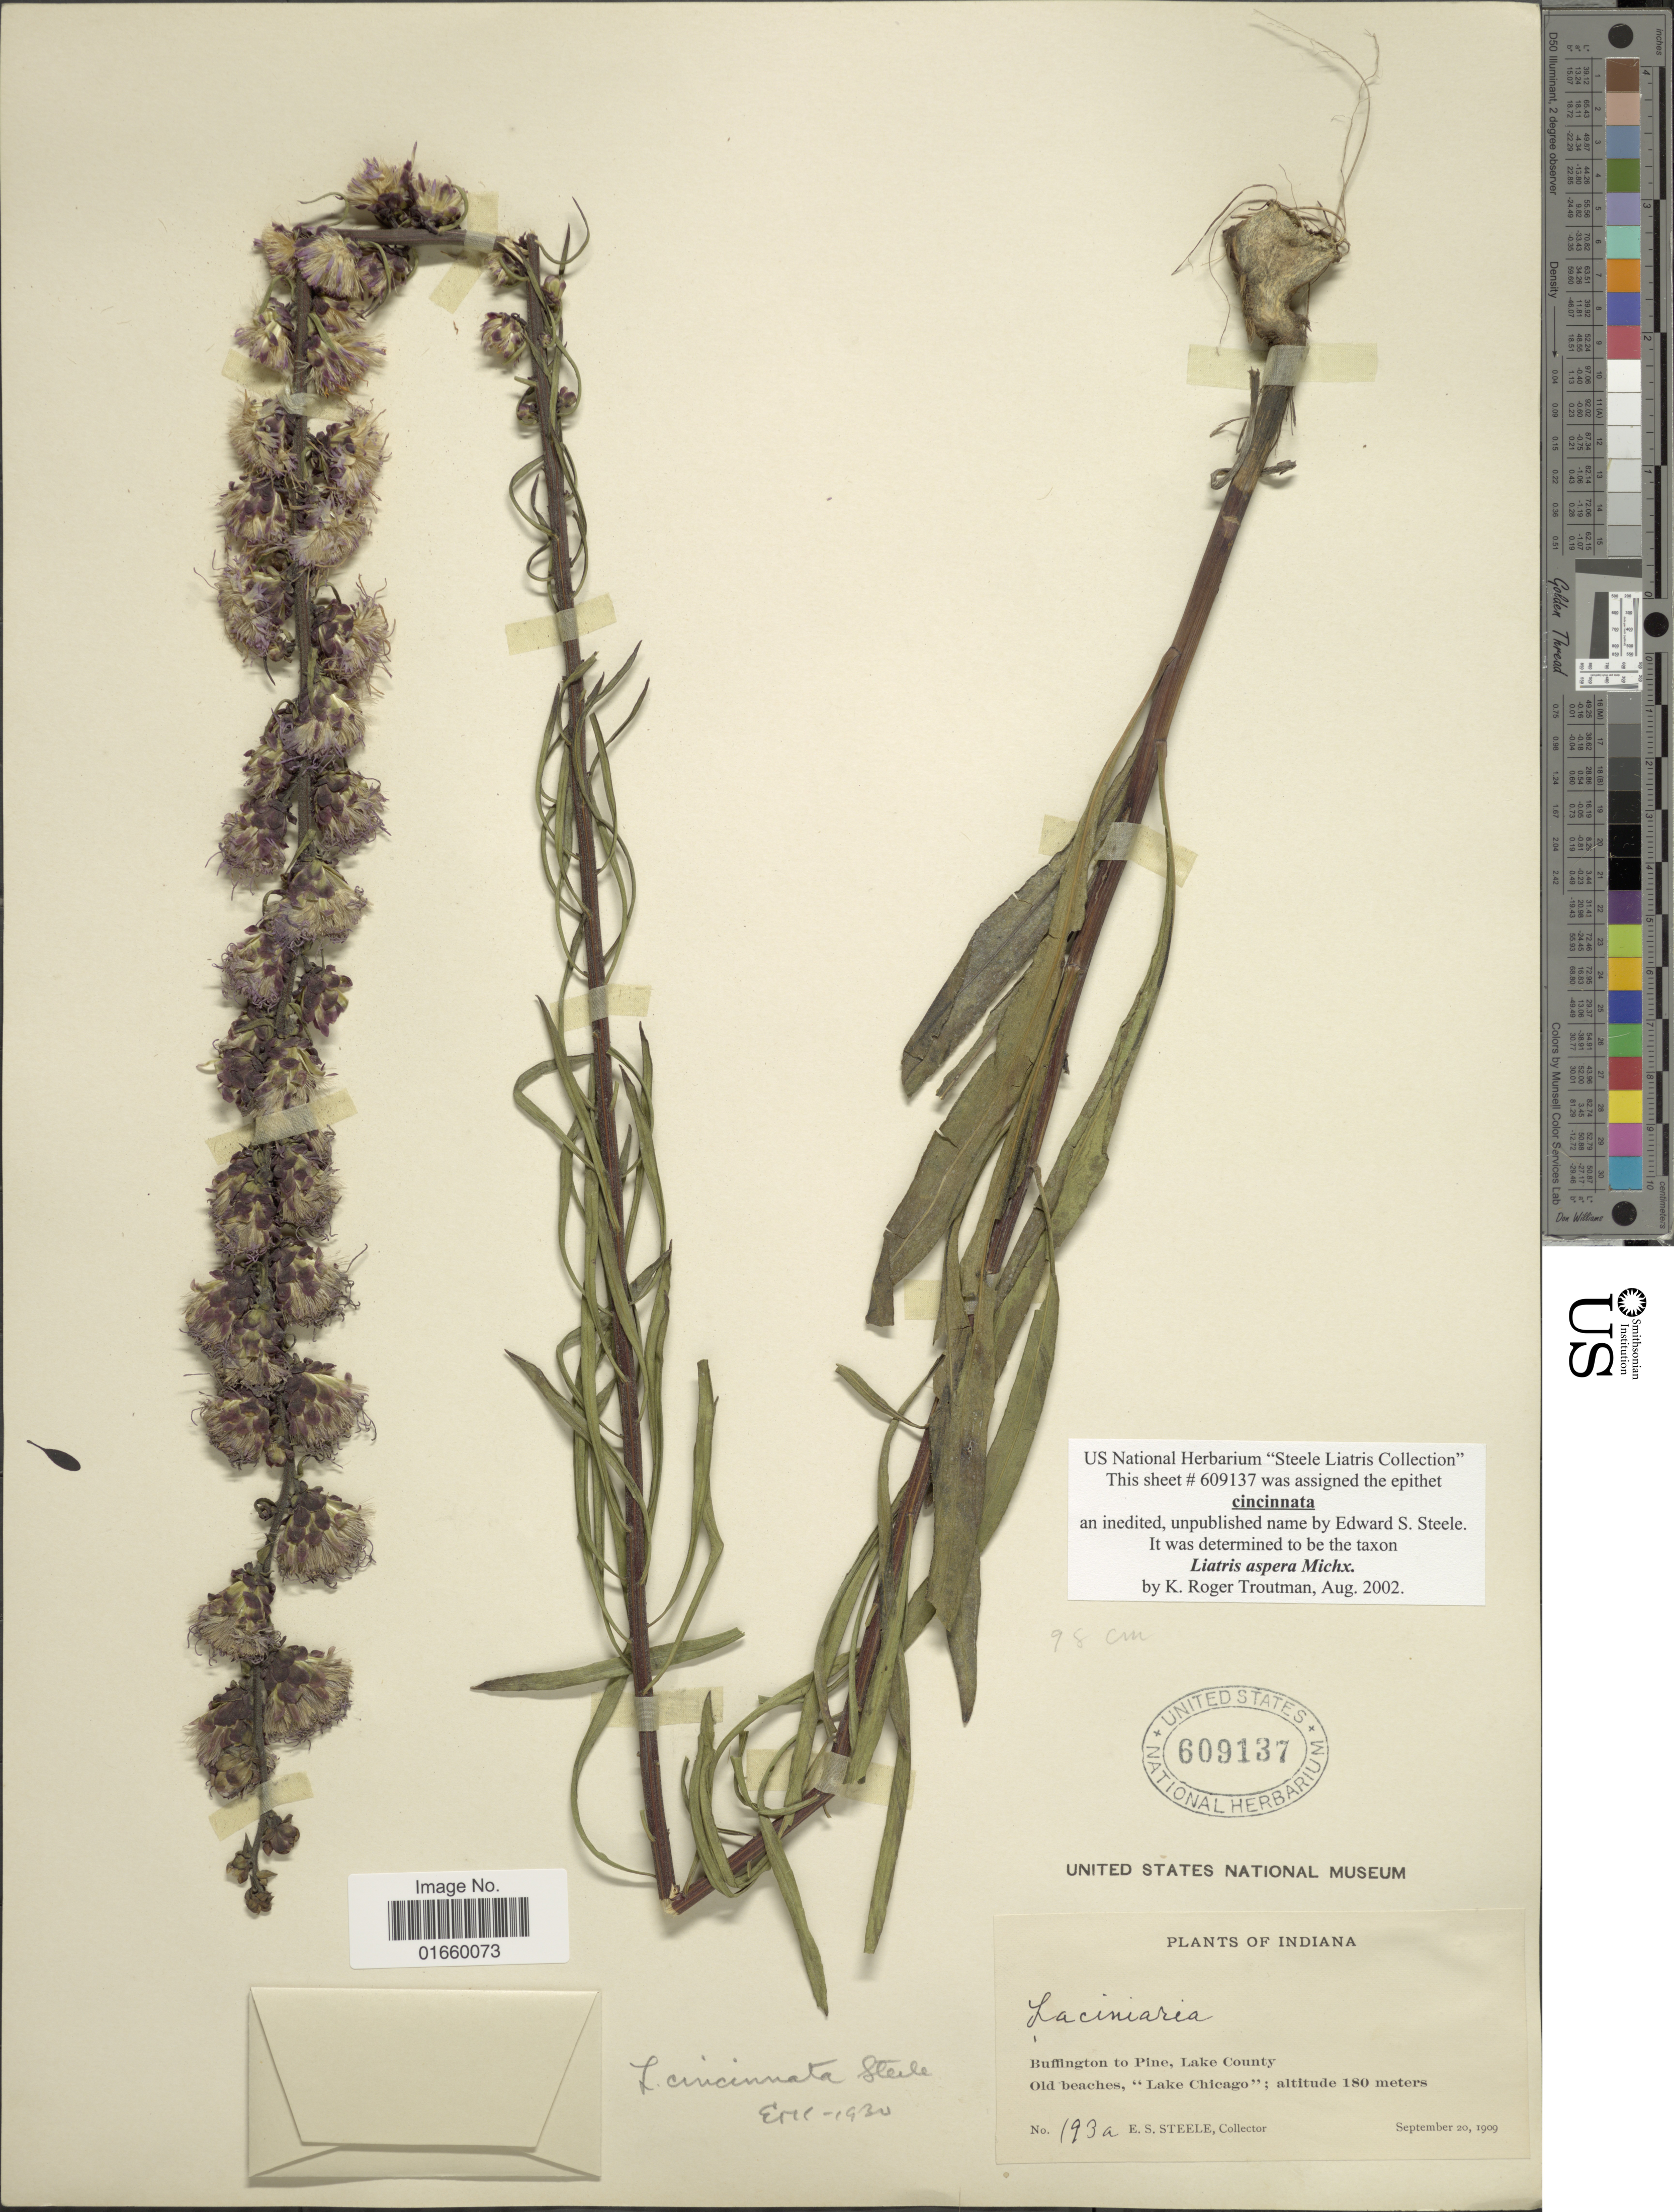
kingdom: Plantae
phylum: Tracheophyta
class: Magnoliopsida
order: Asterales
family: Asteraceae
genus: Liatris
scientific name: Liatris aspera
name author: Michx.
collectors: E. Steele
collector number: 193a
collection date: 1909-09-20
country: United States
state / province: Indiana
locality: Buffington to Pine, Lake County, Old Beaches, "Lake Chicago"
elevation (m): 180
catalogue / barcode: US 609137